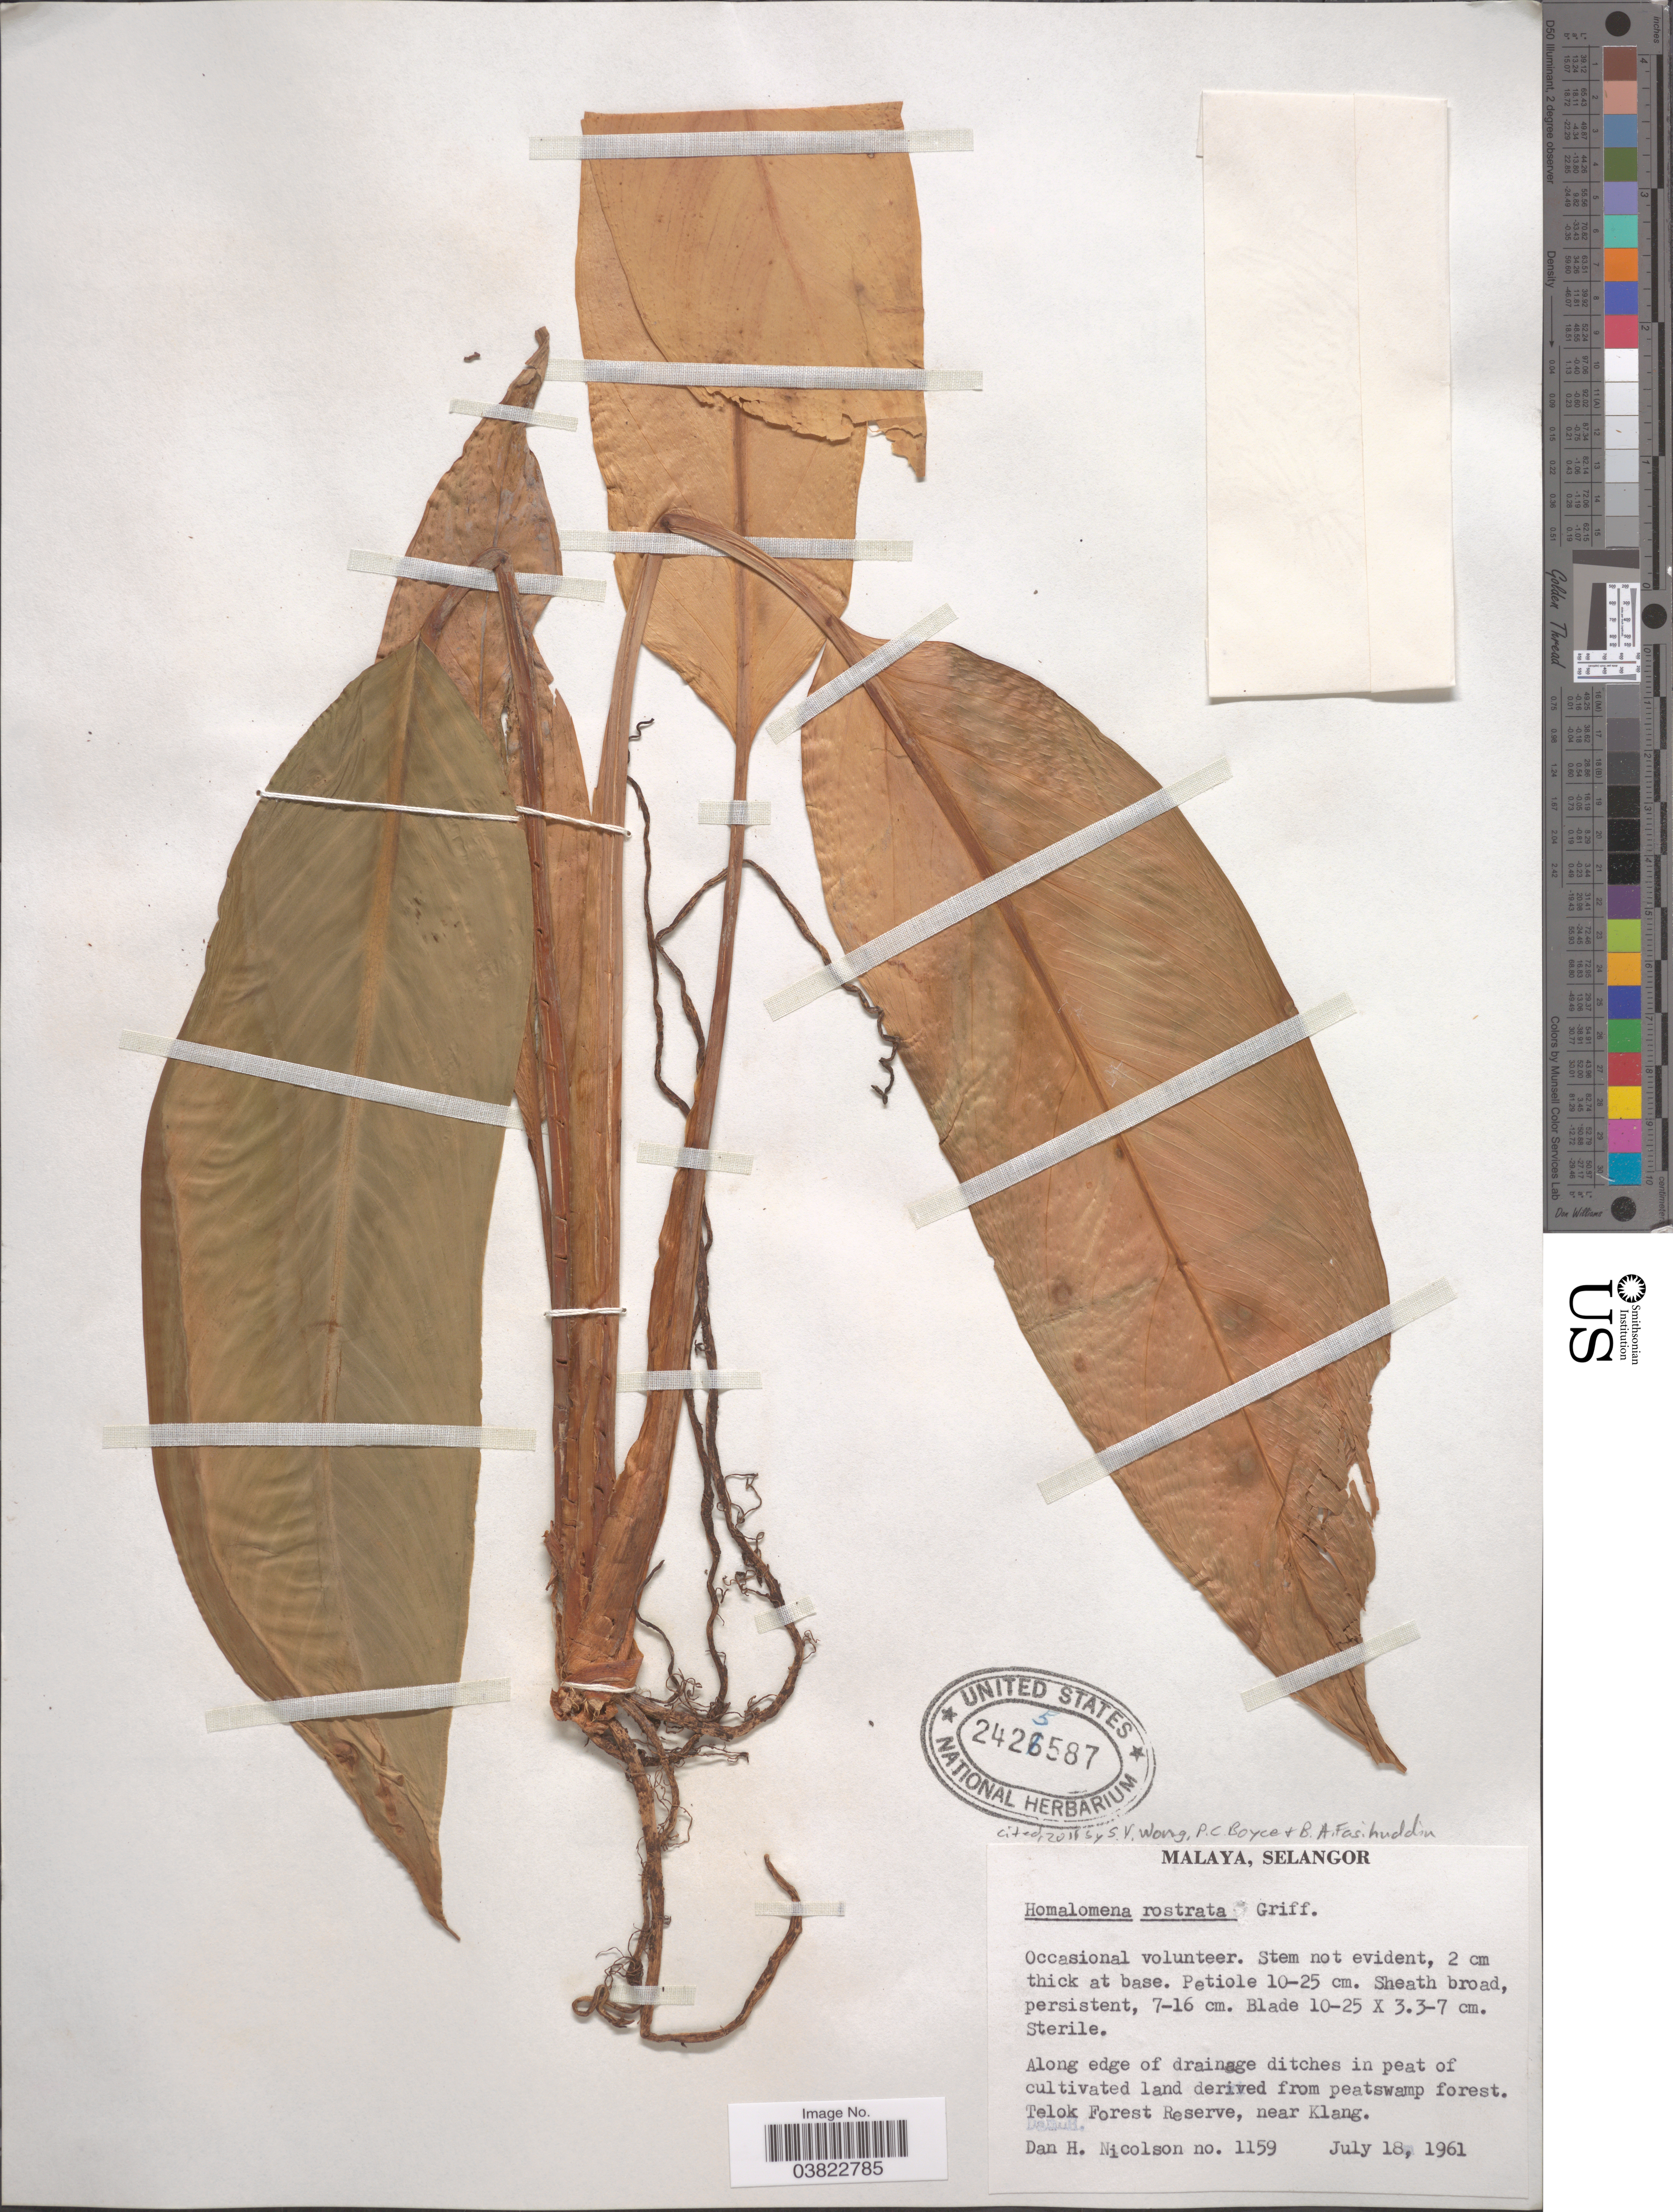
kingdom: Plantae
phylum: Tracheophyta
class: Liliopsida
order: Alismatales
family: Araceae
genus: Homalomena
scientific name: Homalomena rostrata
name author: Griff.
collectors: D. H. Nicolson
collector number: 1159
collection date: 1961-07-18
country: Malaysia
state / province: Selangor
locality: Malaya. Along edge of drainage ditches in peat of cultivated land derived from Peatswamp forest. Telok Forest Reserve, near Klang.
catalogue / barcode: US 2425587